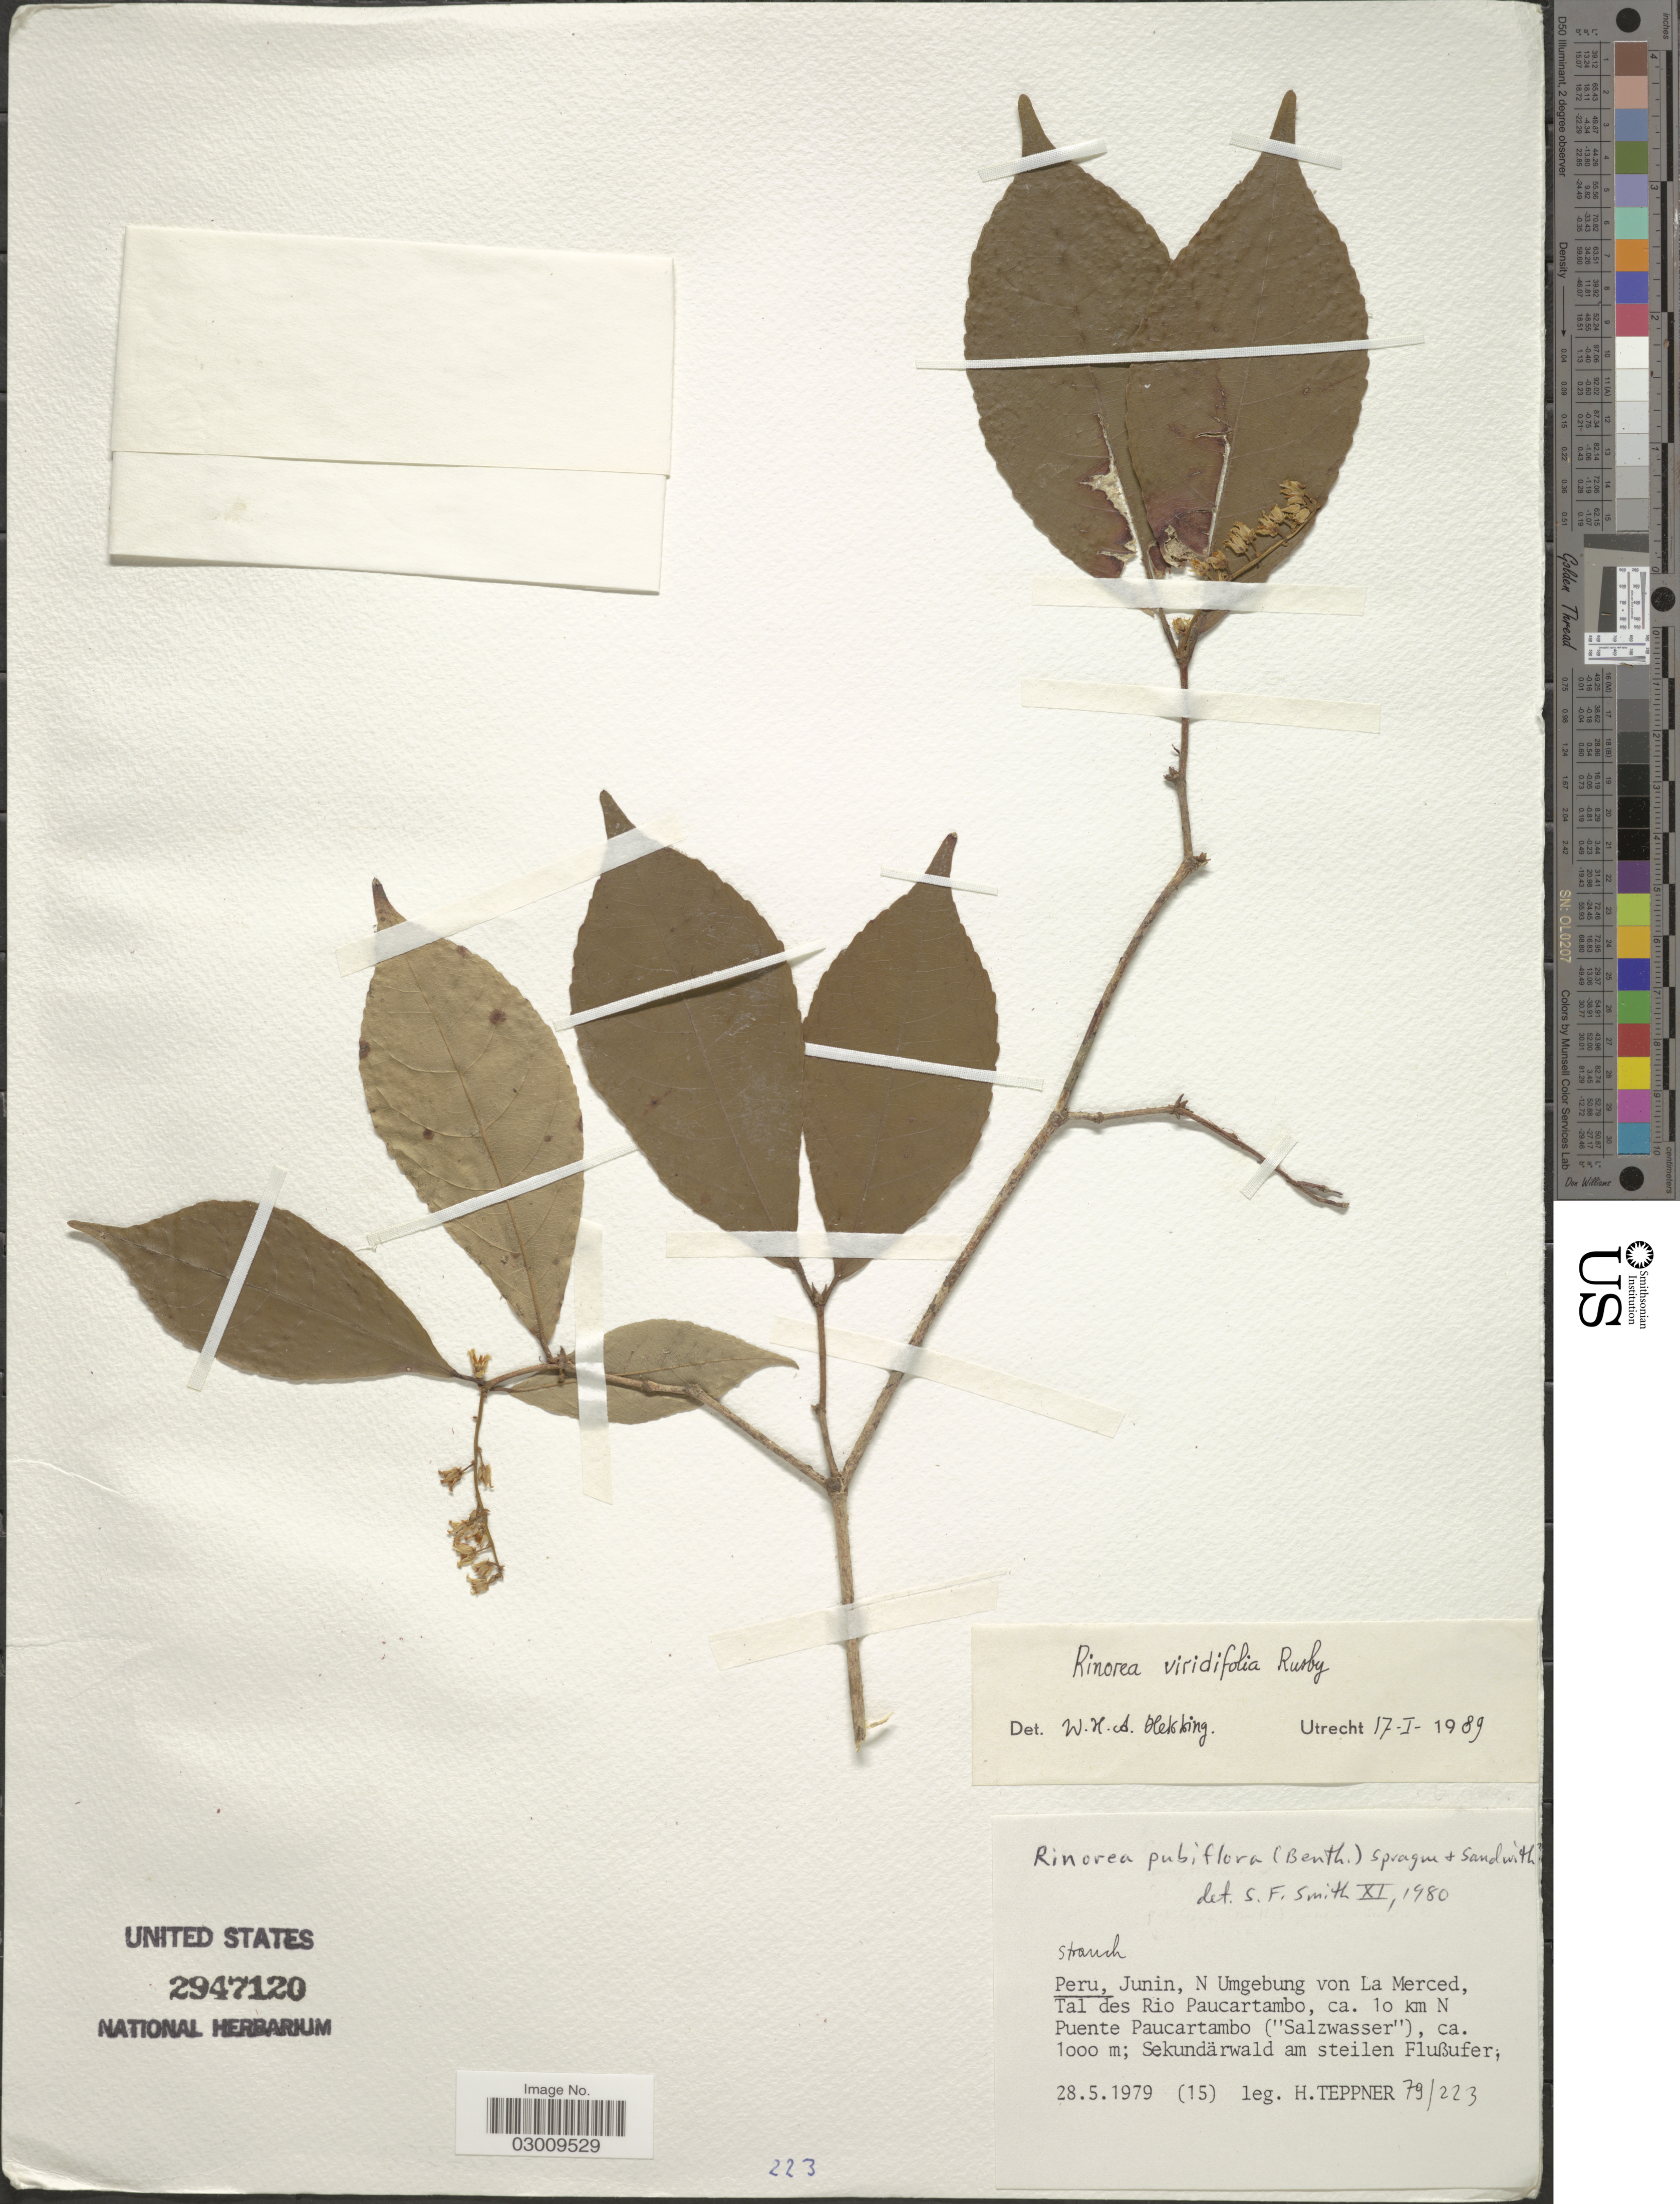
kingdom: Plantae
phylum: Tracheophyta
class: Magnoliopsida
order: Malpighiales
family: Violaceae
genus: Rinorea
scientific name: Rinorea viridifolia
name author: Rusby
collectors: H. Teppner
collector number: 79/223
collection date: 1979-05-28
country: Peru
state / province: Junín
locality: N Umgebung von La Merced, Tal des Rio Paucartambo, ca. 10 km N Puente Paucartambo ("Salzwasser").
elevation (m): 1000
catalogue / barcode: US 2947120